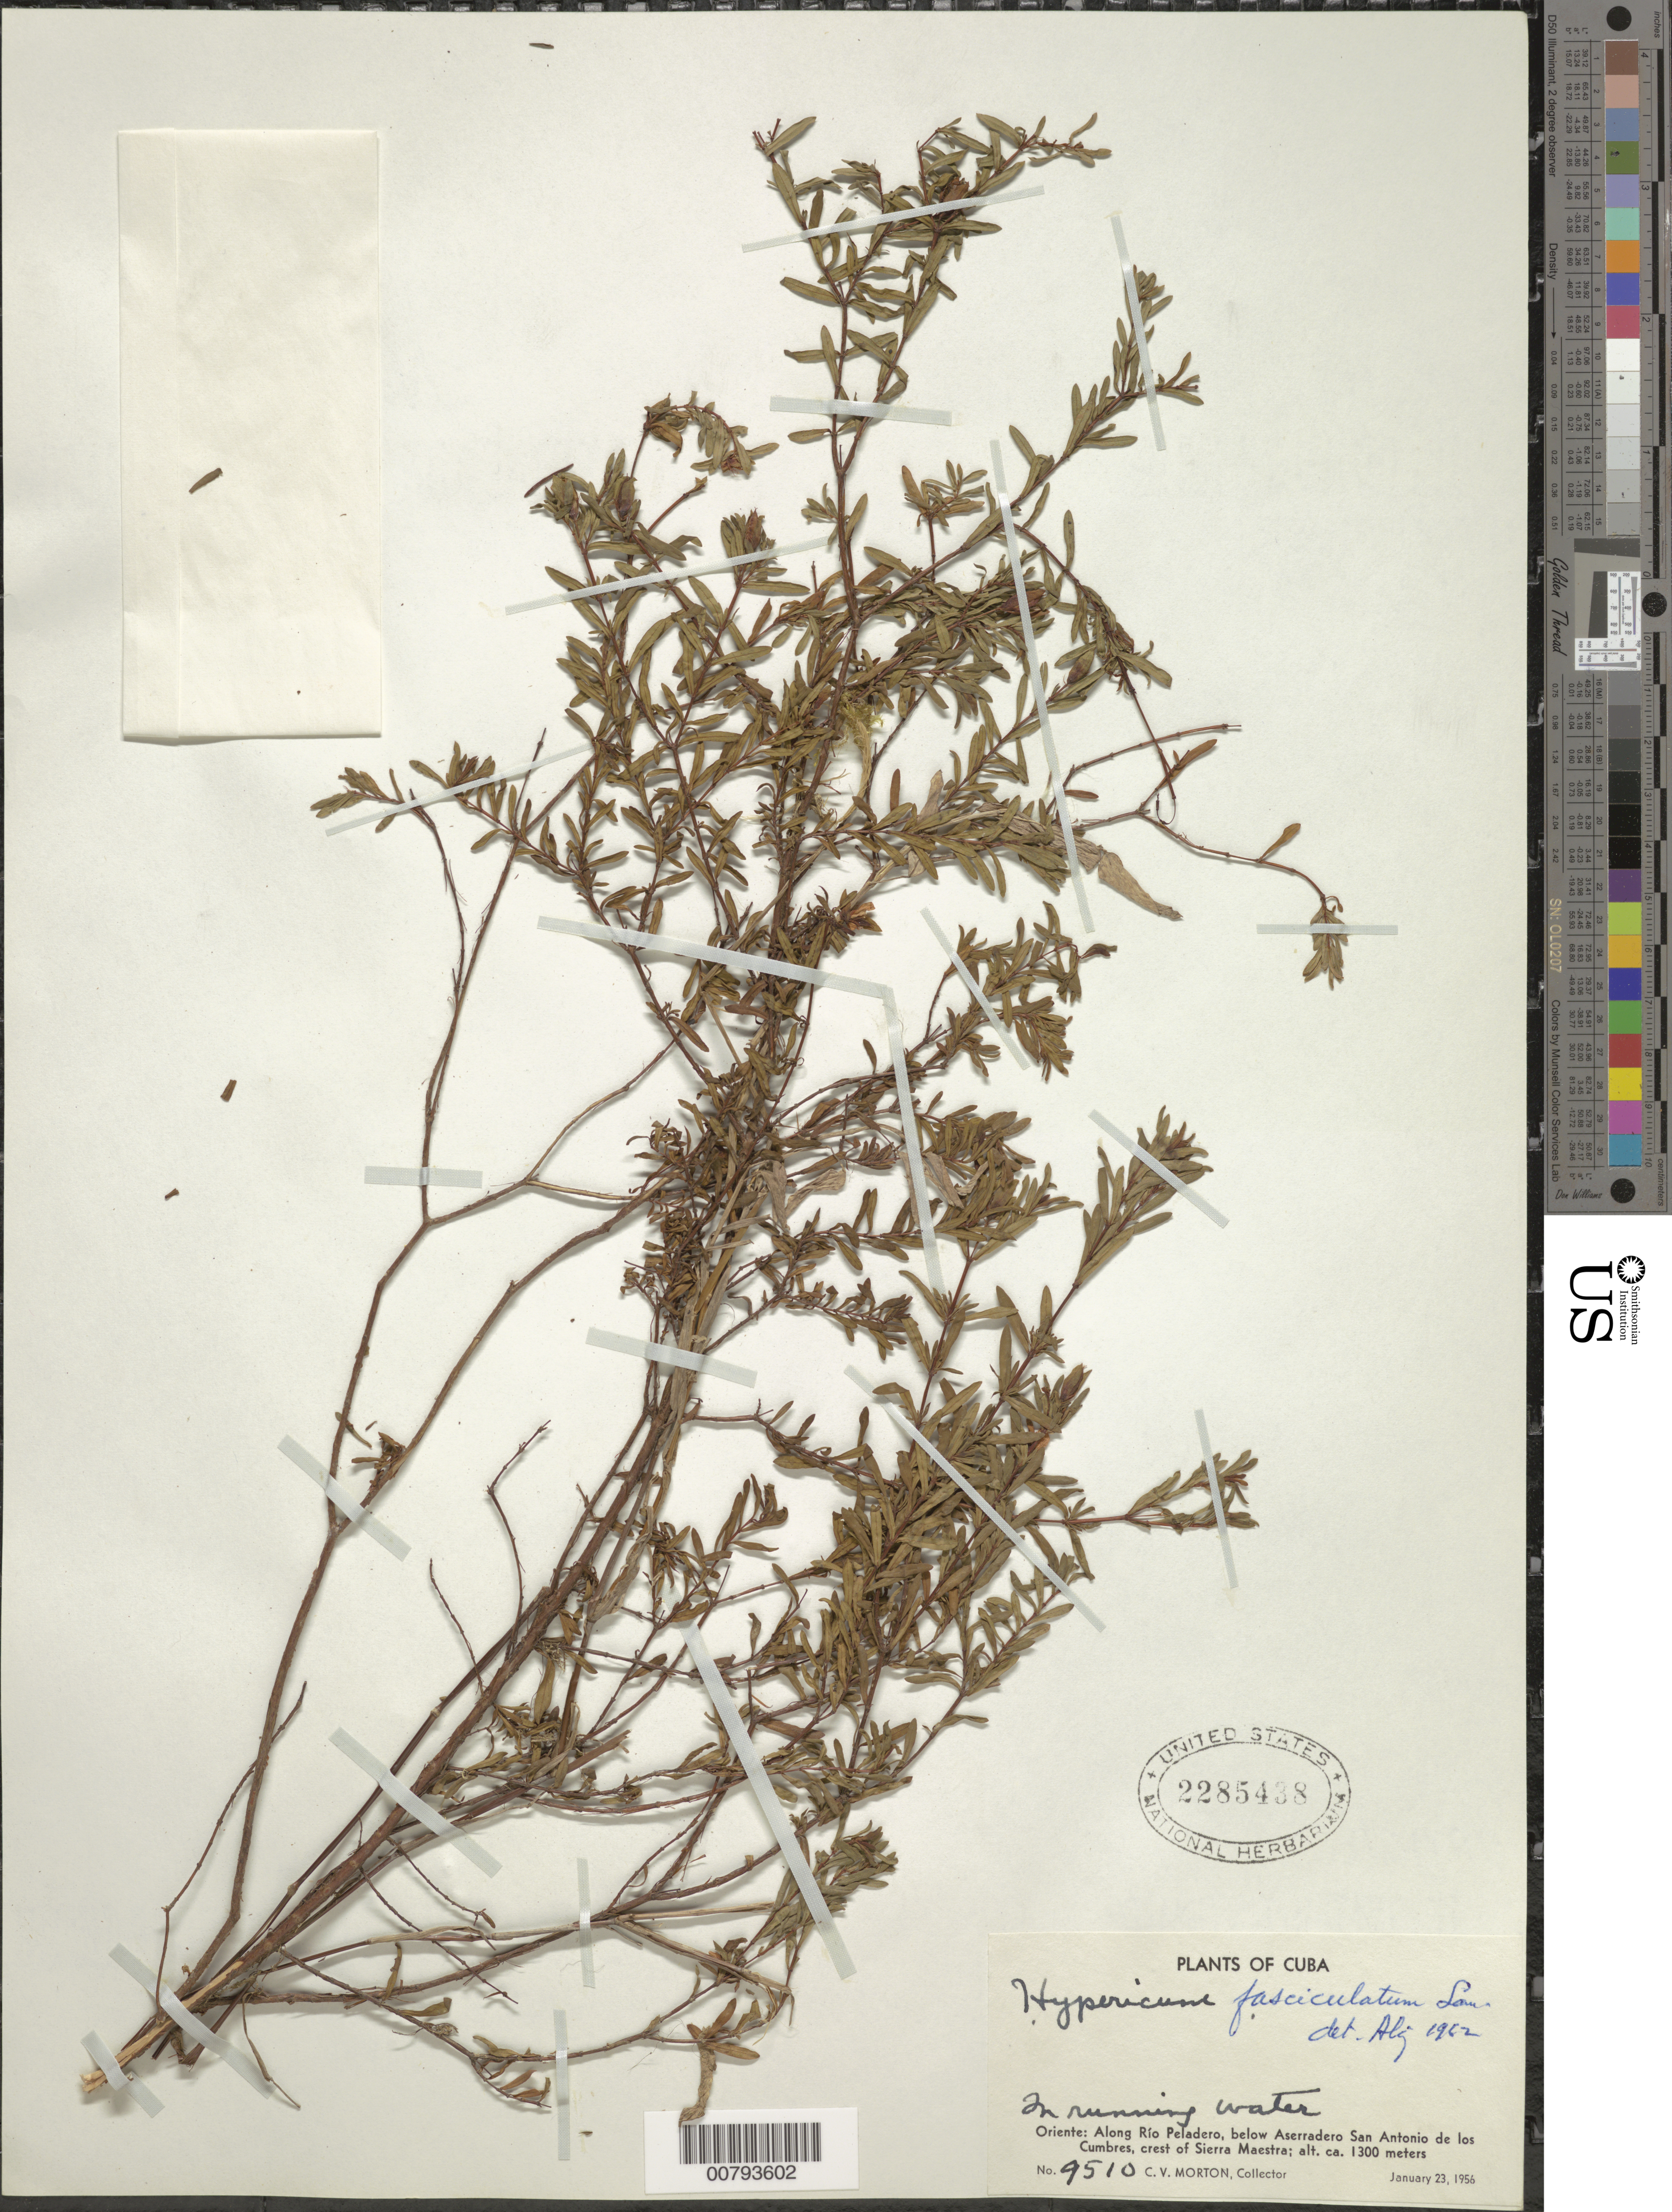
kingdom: Plantae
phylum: Tracheophyta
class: Magnoliopsida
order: Malpighiales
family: Hypericaceae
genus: Hypericum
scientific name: Hypericum fasciculatum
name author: Lam.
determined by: Liogier, Alain H.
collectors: C. V. Morton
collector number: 9510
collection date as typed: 23 Jan 1956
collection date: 1956-01-23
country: Cuba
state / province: Oriente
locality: Along Río Peladero, below Aserradero San Antonio de los Cumbres, crest of Sierra Maestra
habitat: Mountain summit, in running water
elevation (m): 1300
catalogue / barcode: US 2285438